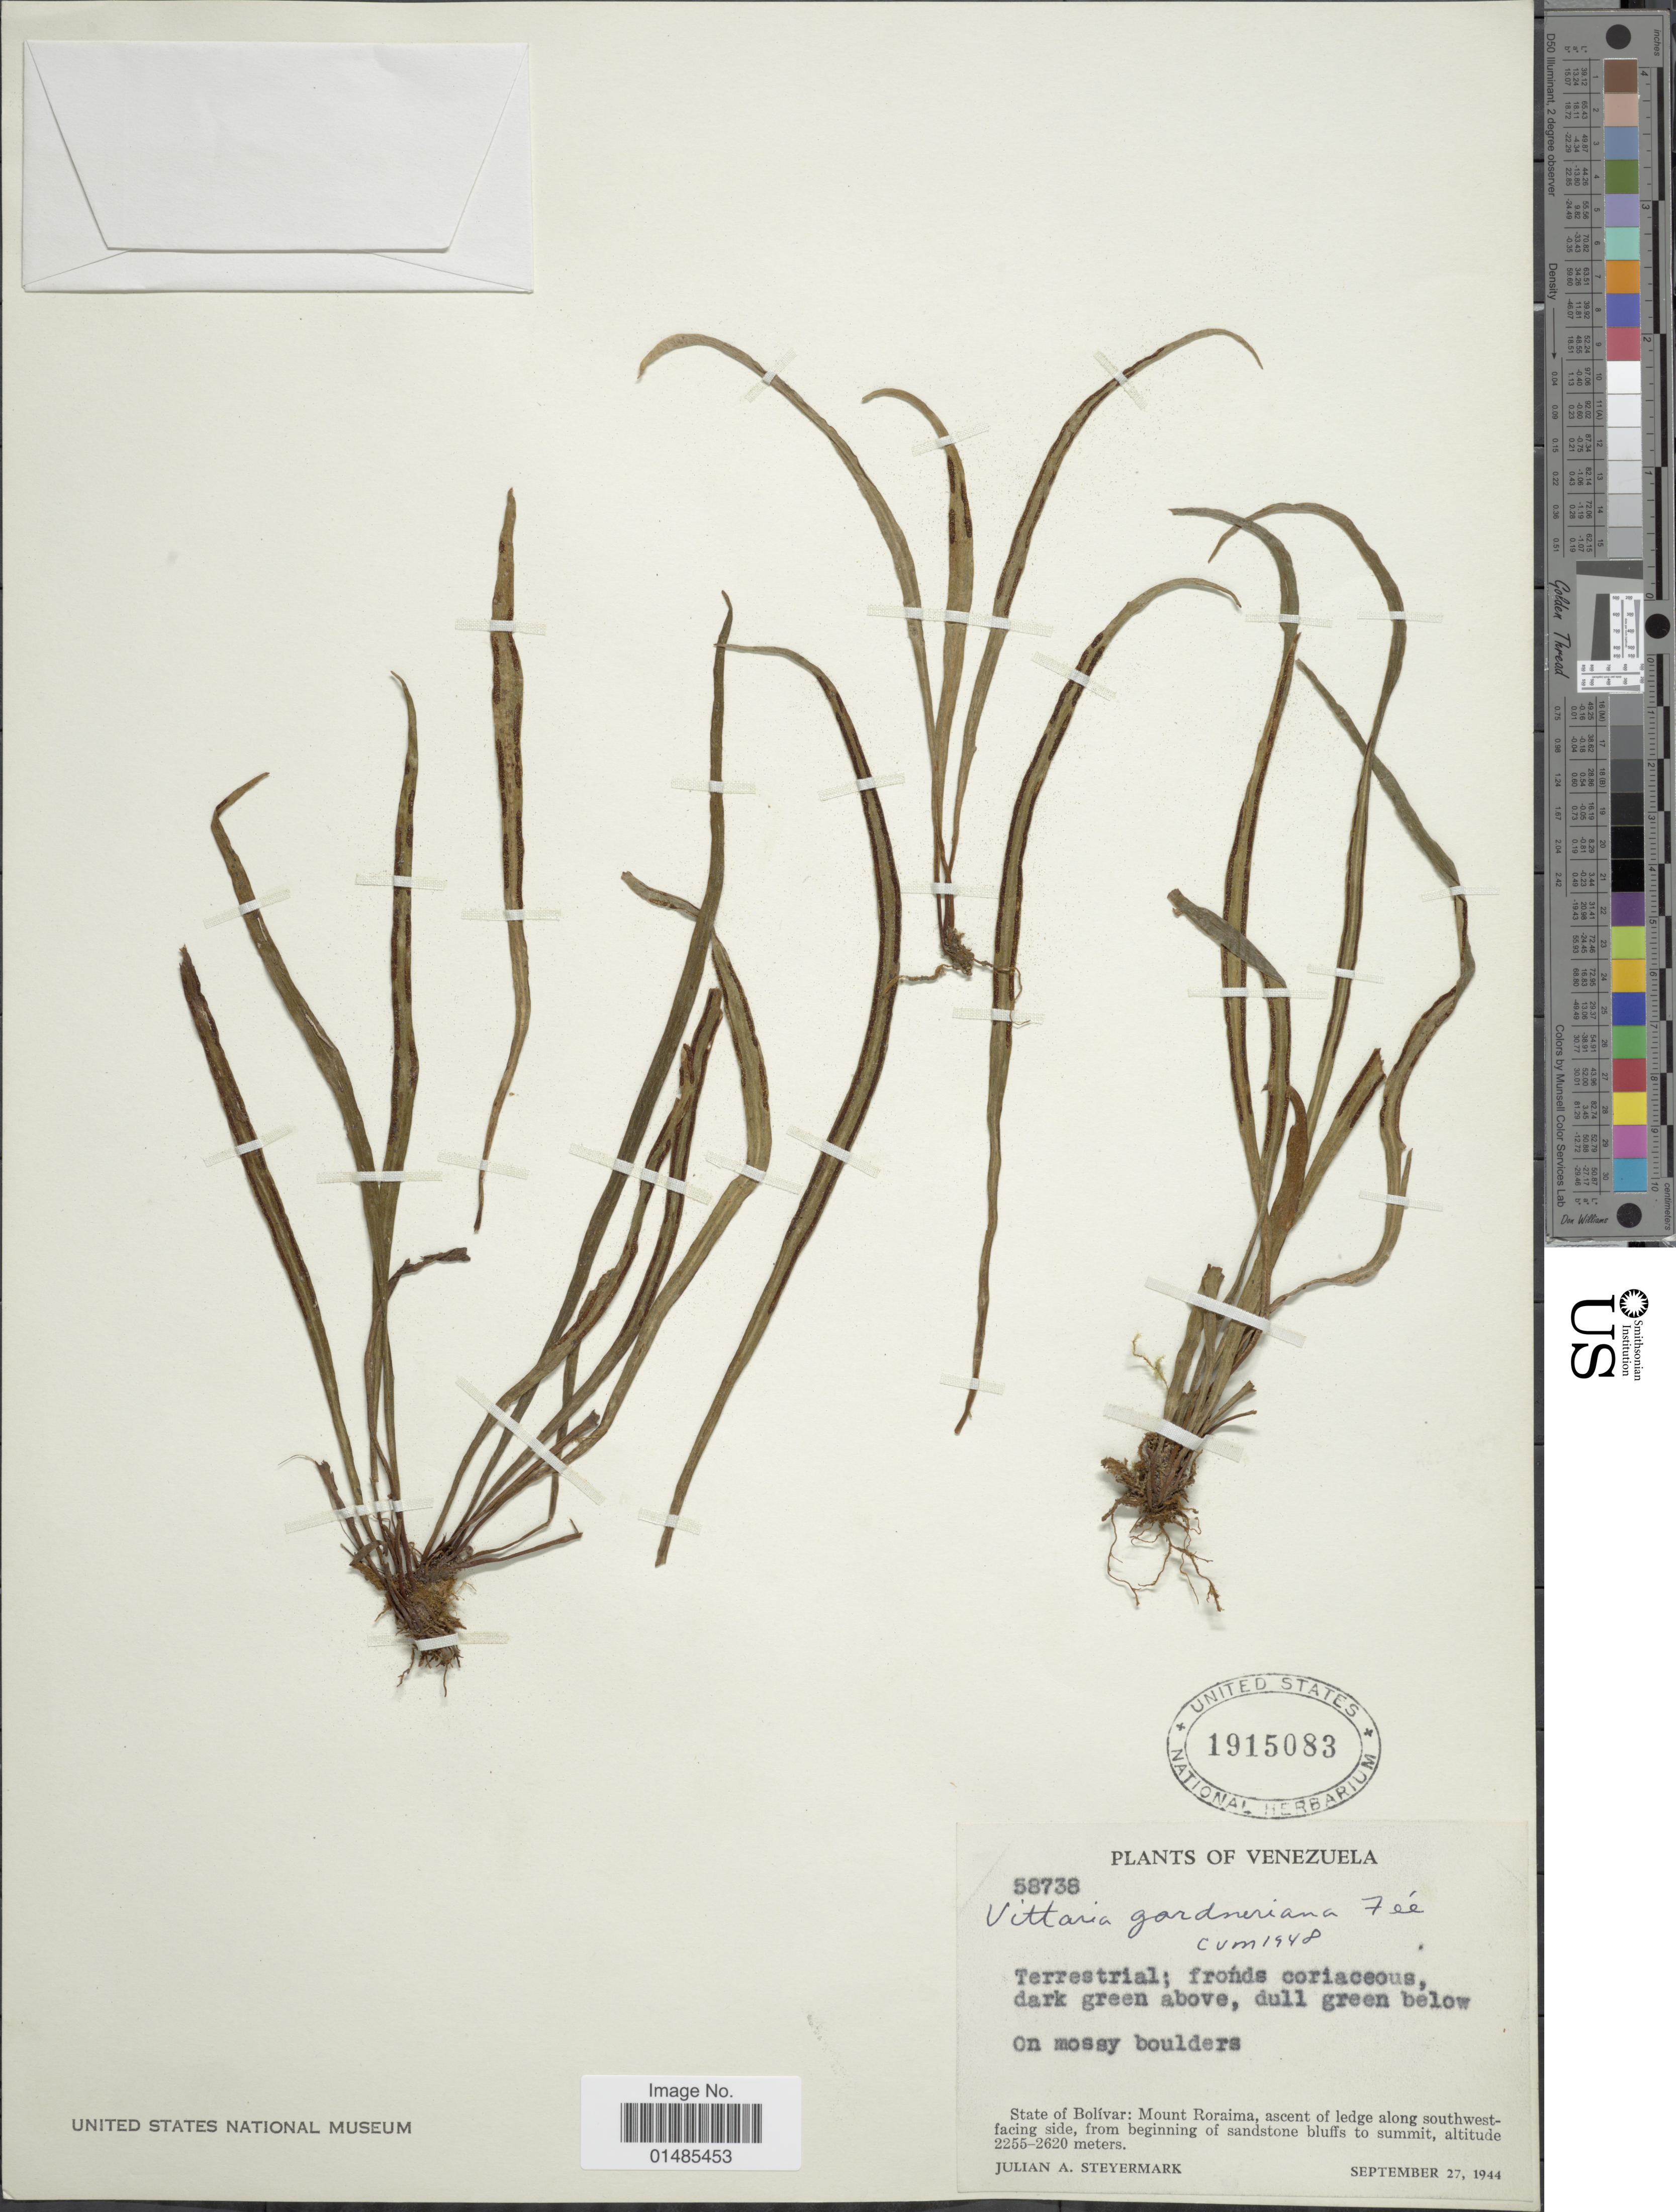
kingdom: Plantae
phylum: Tracheophyta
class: Polypodiopsida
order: Polypodiales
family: Pteridaceae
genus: Radiovittaria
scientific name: Radiovittaria gardneriana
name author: (Fée) E.H. Crane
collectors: J. Steyermark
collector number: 58738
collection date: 1944-09-27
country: Venezuela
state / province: Bolivar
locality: Mount Roraima, ascent of ledge along southwest-facing side, from beginning of sandstone bluffs to summit.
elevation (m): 2255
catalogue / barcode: US 1915083